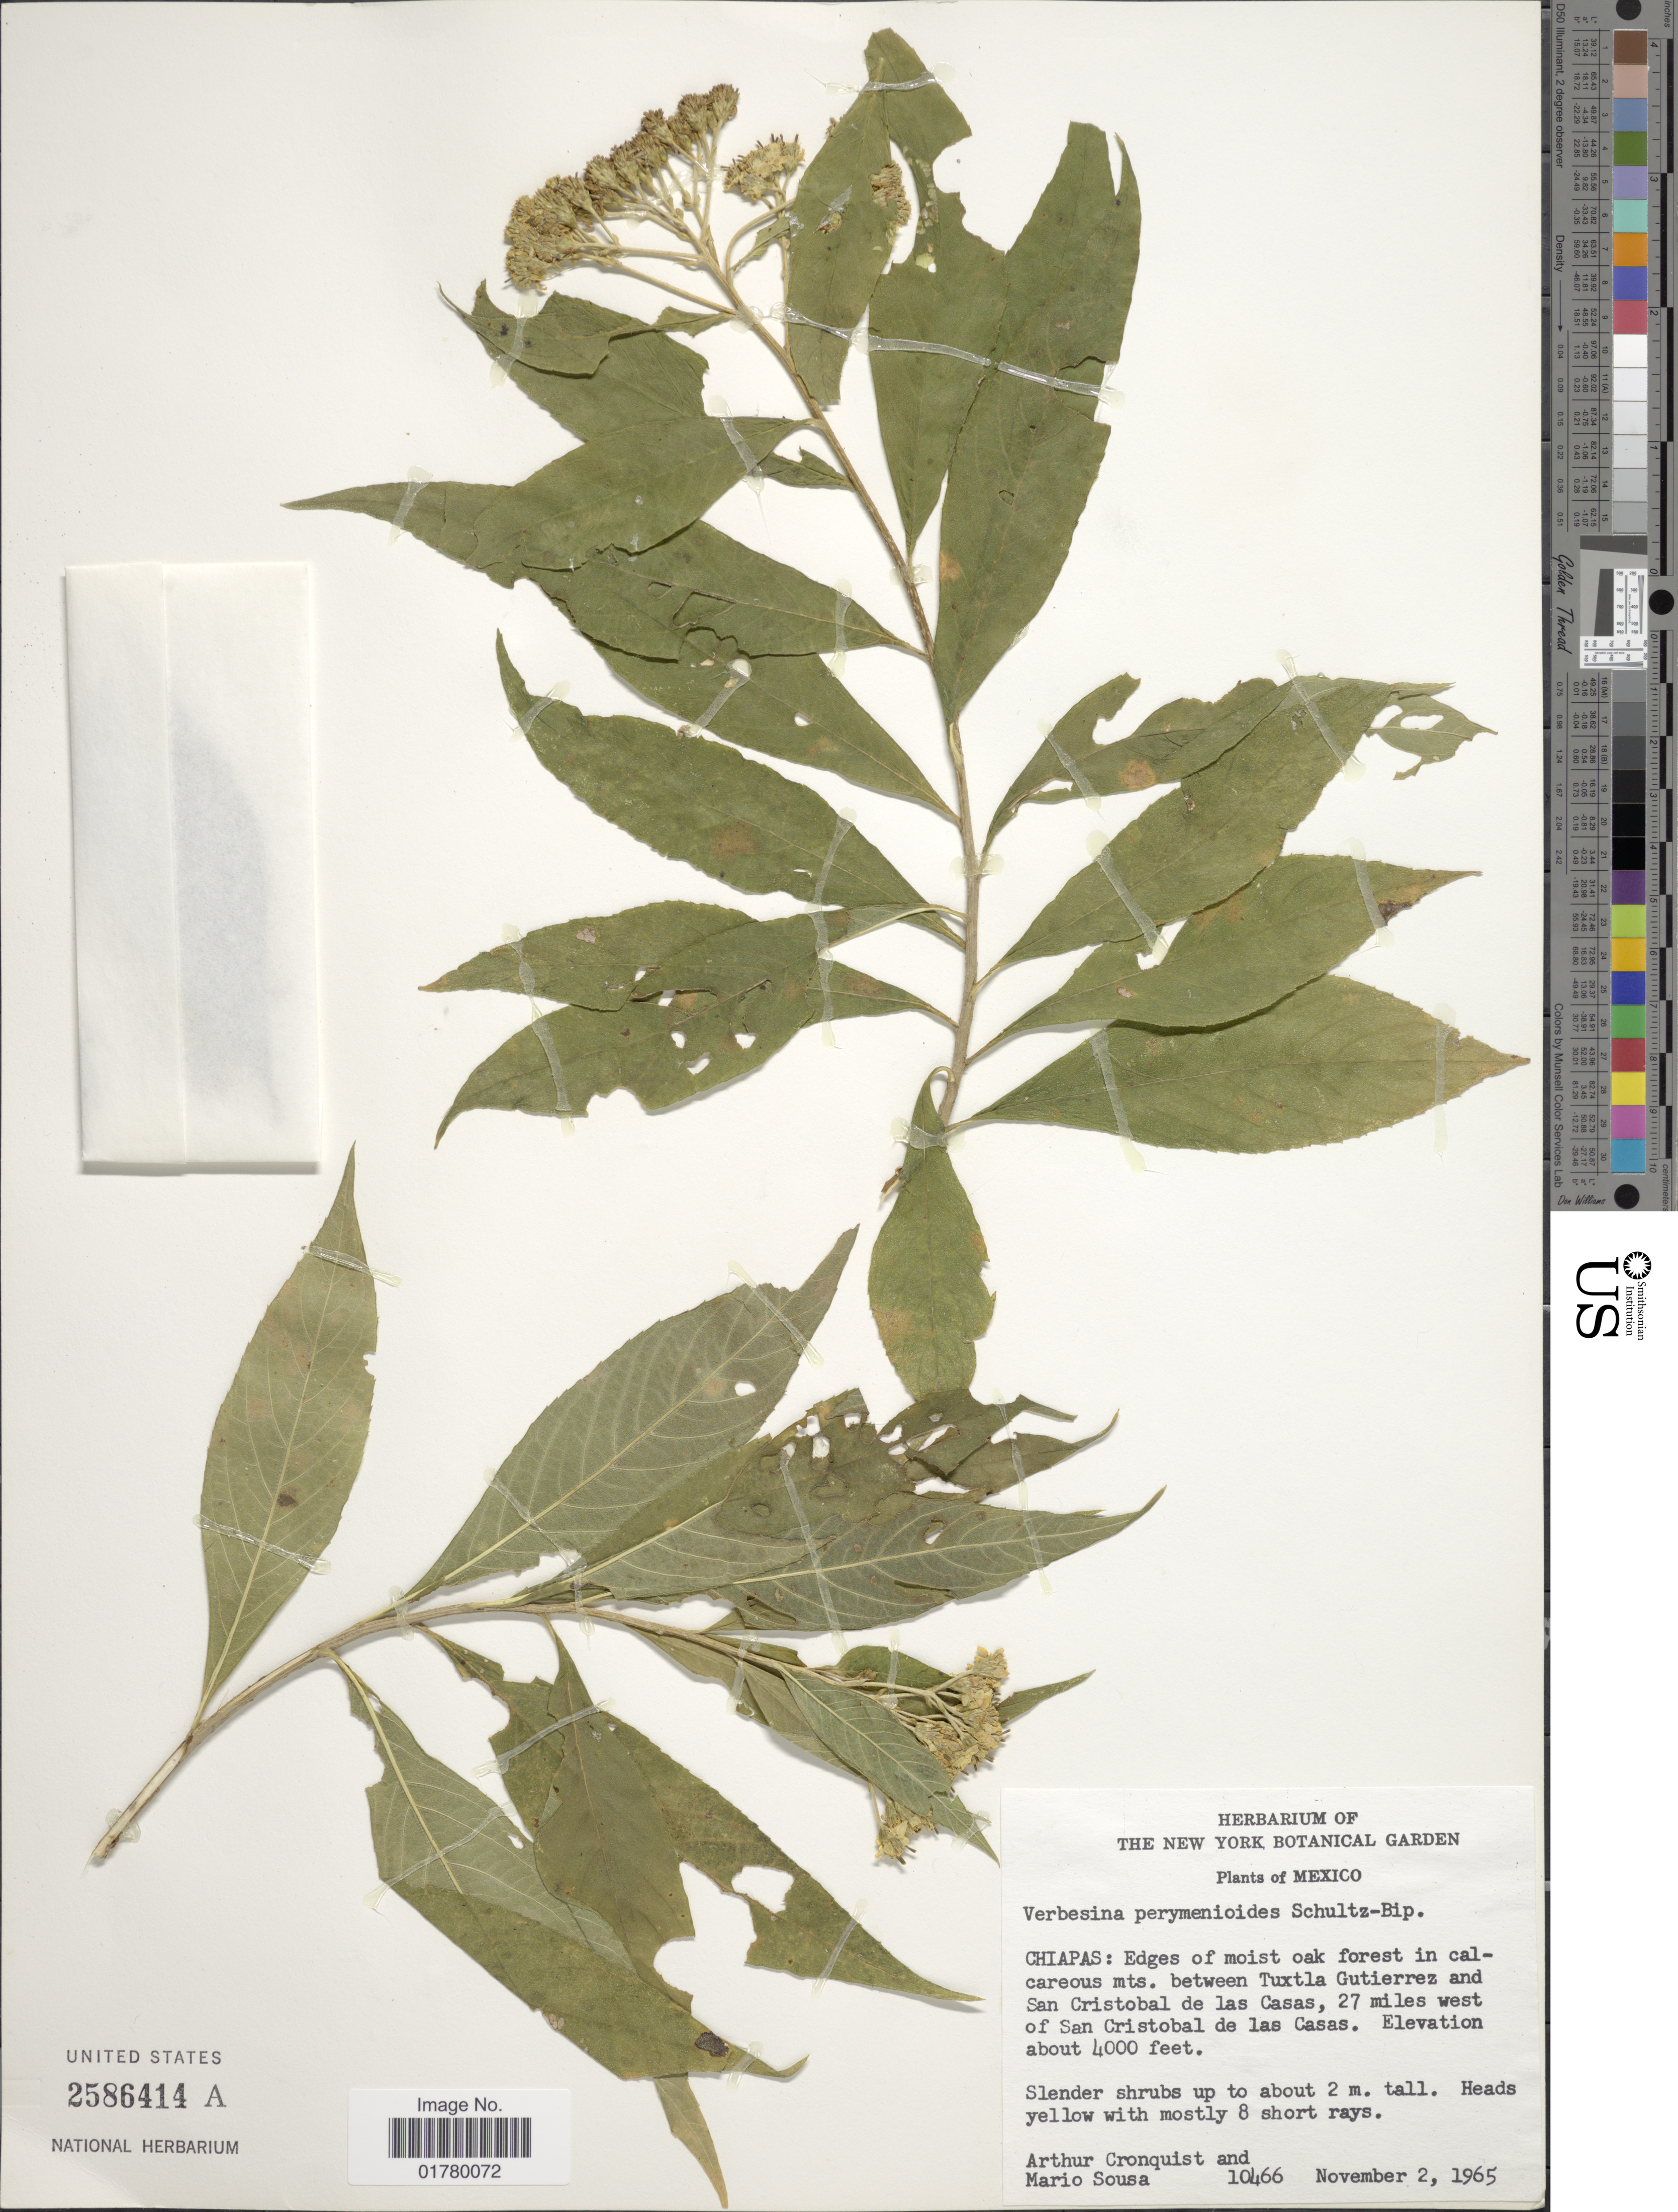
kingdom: Plantae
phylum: Tracheophyta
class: Magnoliopsida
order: Asterales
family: Asteraceae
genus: Verbesina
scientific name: Verbesina perymenioides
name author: Sch. Bip. ex Klatt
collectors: A. J. Cronquist & M. Sousa S.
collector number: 10466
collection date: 1965-11-02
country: Mexico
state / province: Chiapas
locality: Edges of moist oak forest in calcareous mts. between Tuxtla Gutierrez and San Cristobal de las Casas, 27 miles west of San Cristobal de las Casas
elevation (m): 1219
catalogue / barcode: US 2586414A